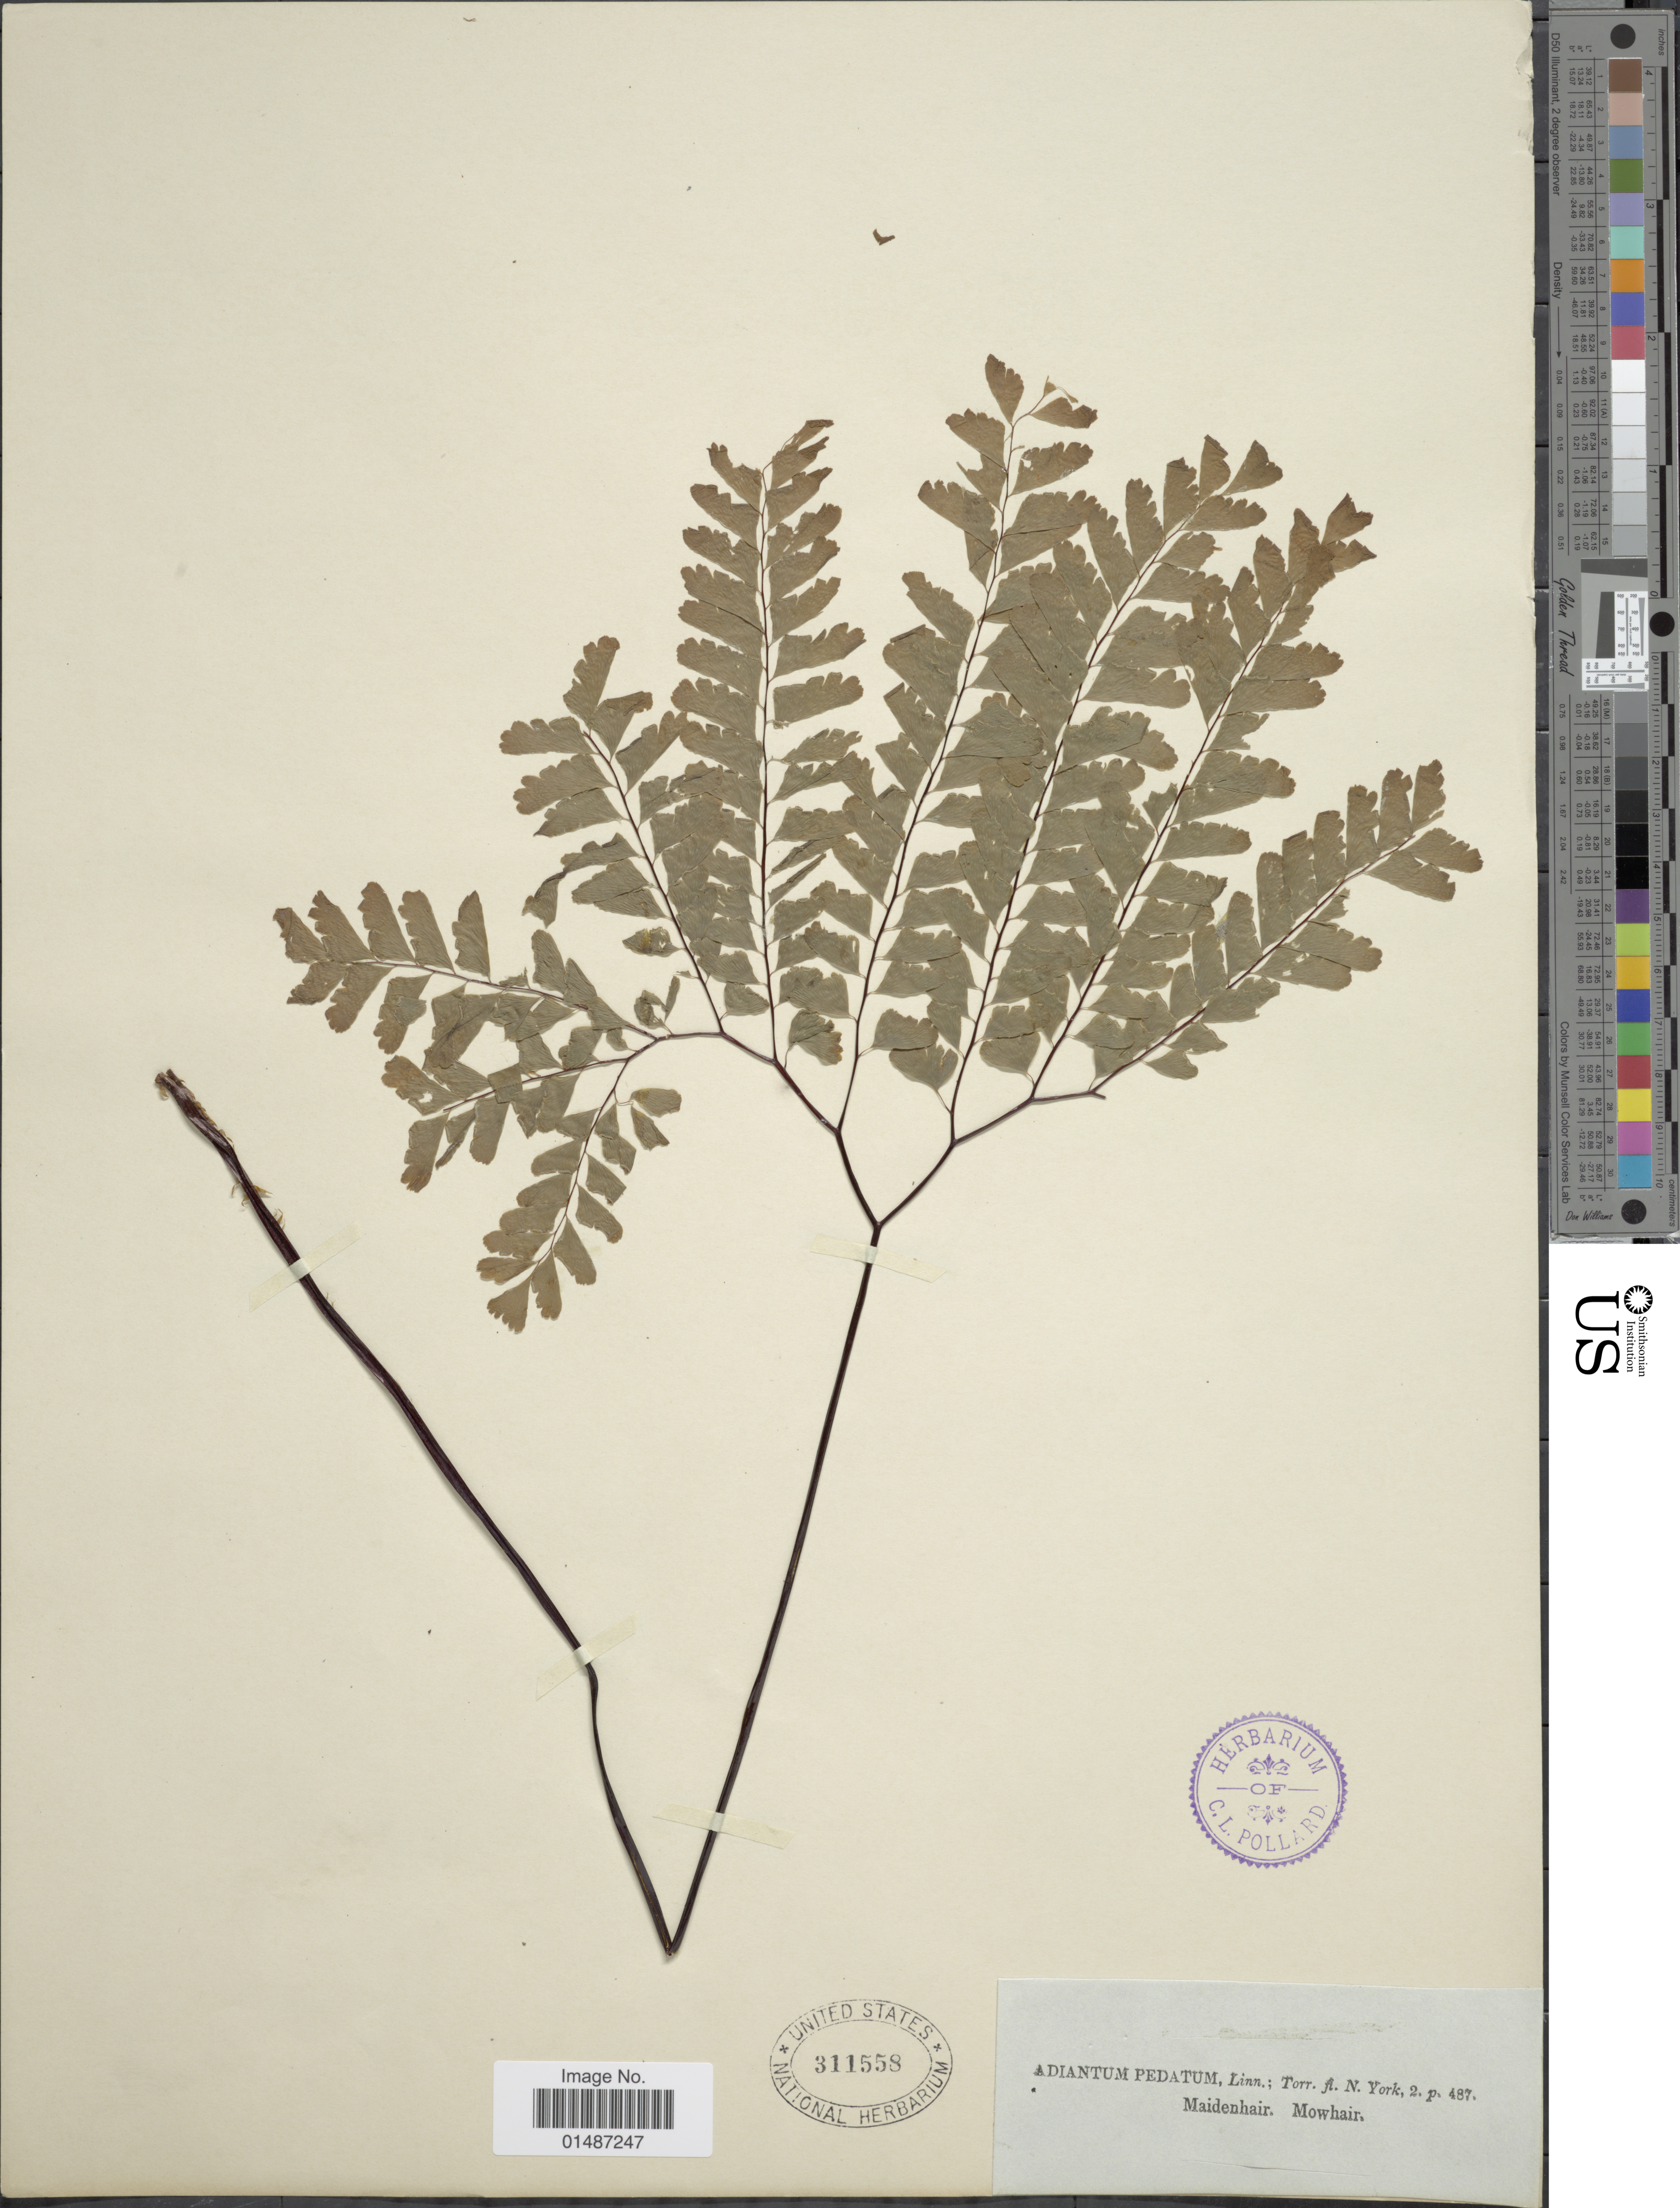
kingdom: Plantae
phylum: Tracheophyta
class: Polypodiopsida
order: Polypodiales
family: Pteridaceae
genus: Adiantum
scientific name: Adiantum pedatum var. pedatum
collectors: ex herb. C.L. Pollard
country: United States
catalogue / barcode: US 311558